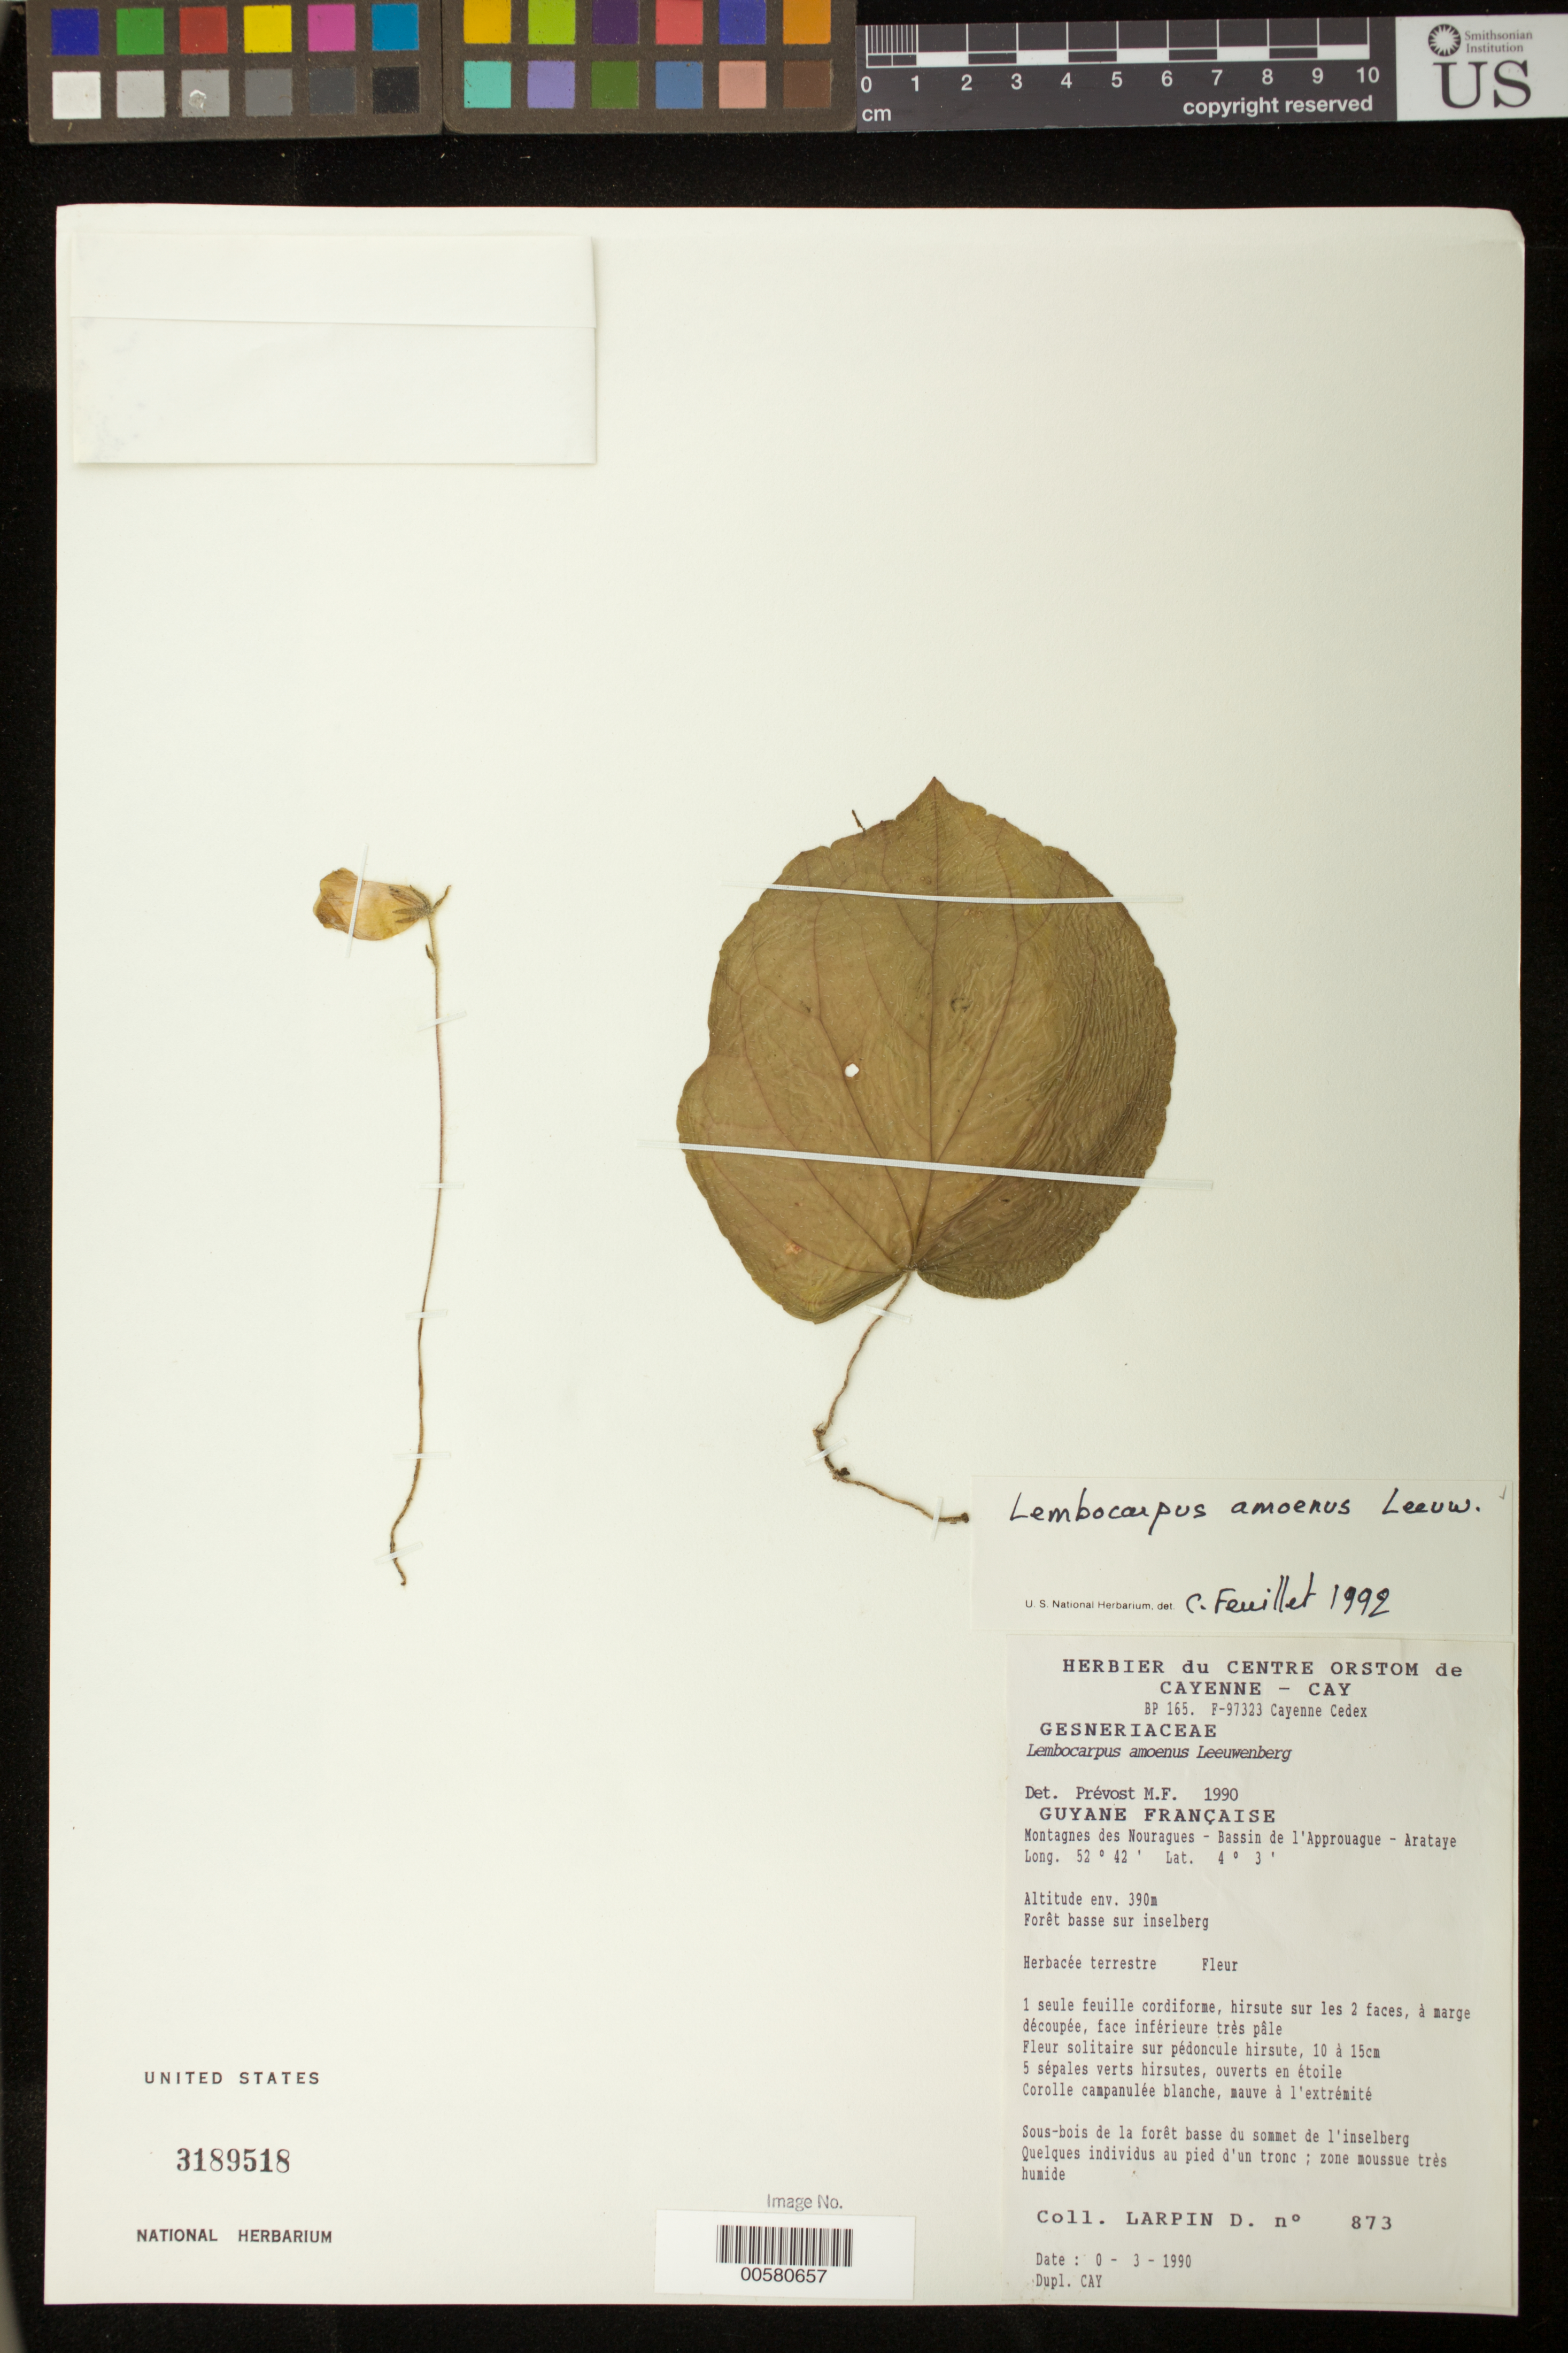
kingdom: Plantae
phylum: Tracheophyta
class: Magnoliopsida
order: Lamiales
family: Gesneriaceae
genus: Lembocarpus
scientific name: Lembocarpus amoenus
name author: Leeuwenb.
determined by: Skog, Laurence E.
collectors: D. Larpin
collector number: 873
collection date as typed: Mar 1990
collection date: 1990-03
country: French Guiana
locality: Montagnes des Nouragues, bassin de l'Approuague, Arataye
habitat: Forêt basse sur inselberg; sous-bois de la forêt basse du sommet de l'inselberg; quelques individus au pied d'un tronc; zone moussue très humide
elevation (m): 390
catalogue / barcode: US 3189518